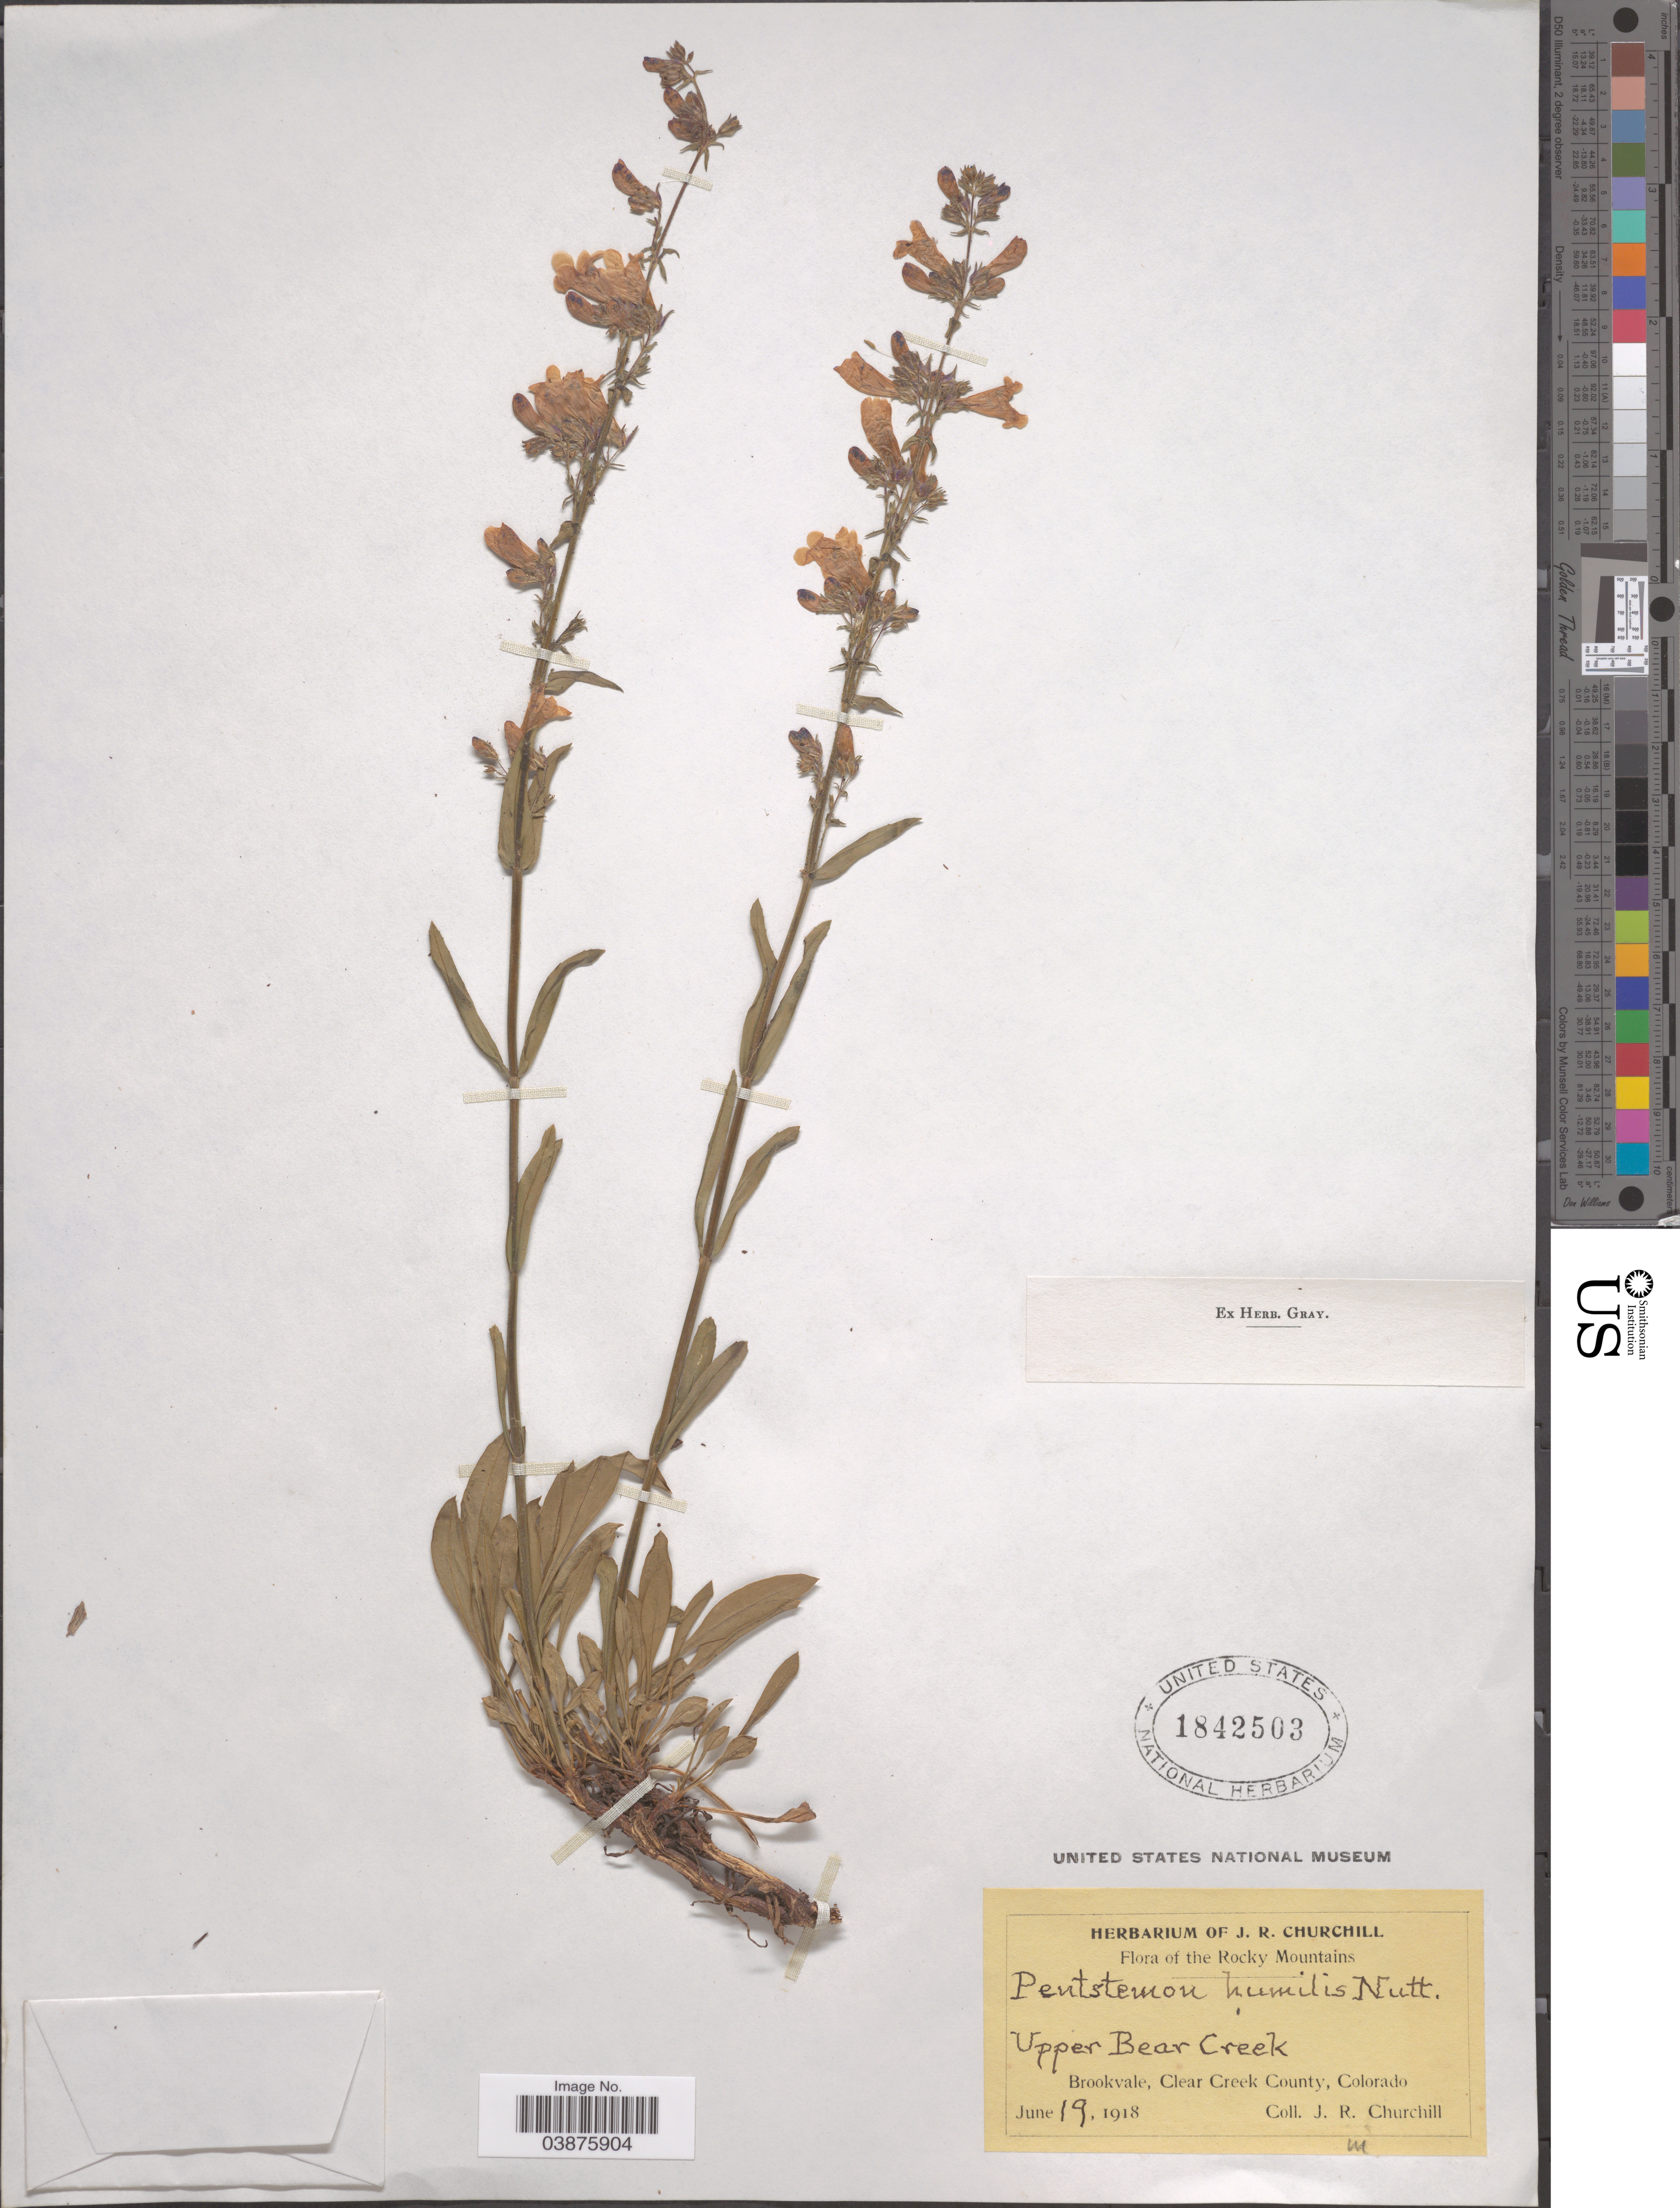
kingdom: Plantae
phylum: Tracheophyta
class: Magnoliopsida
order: Lamiales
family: Plantaginaceae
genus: Penstemon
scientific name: Penstemon humilis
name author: Nutt. ex A. Gray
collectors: J. Churchill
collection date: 1918-06-19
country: United States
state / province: Colorado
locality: The Rocky Mountains. Upper Bear Creek. Brookvale, Clear Creek County.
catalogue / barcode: US 1842503